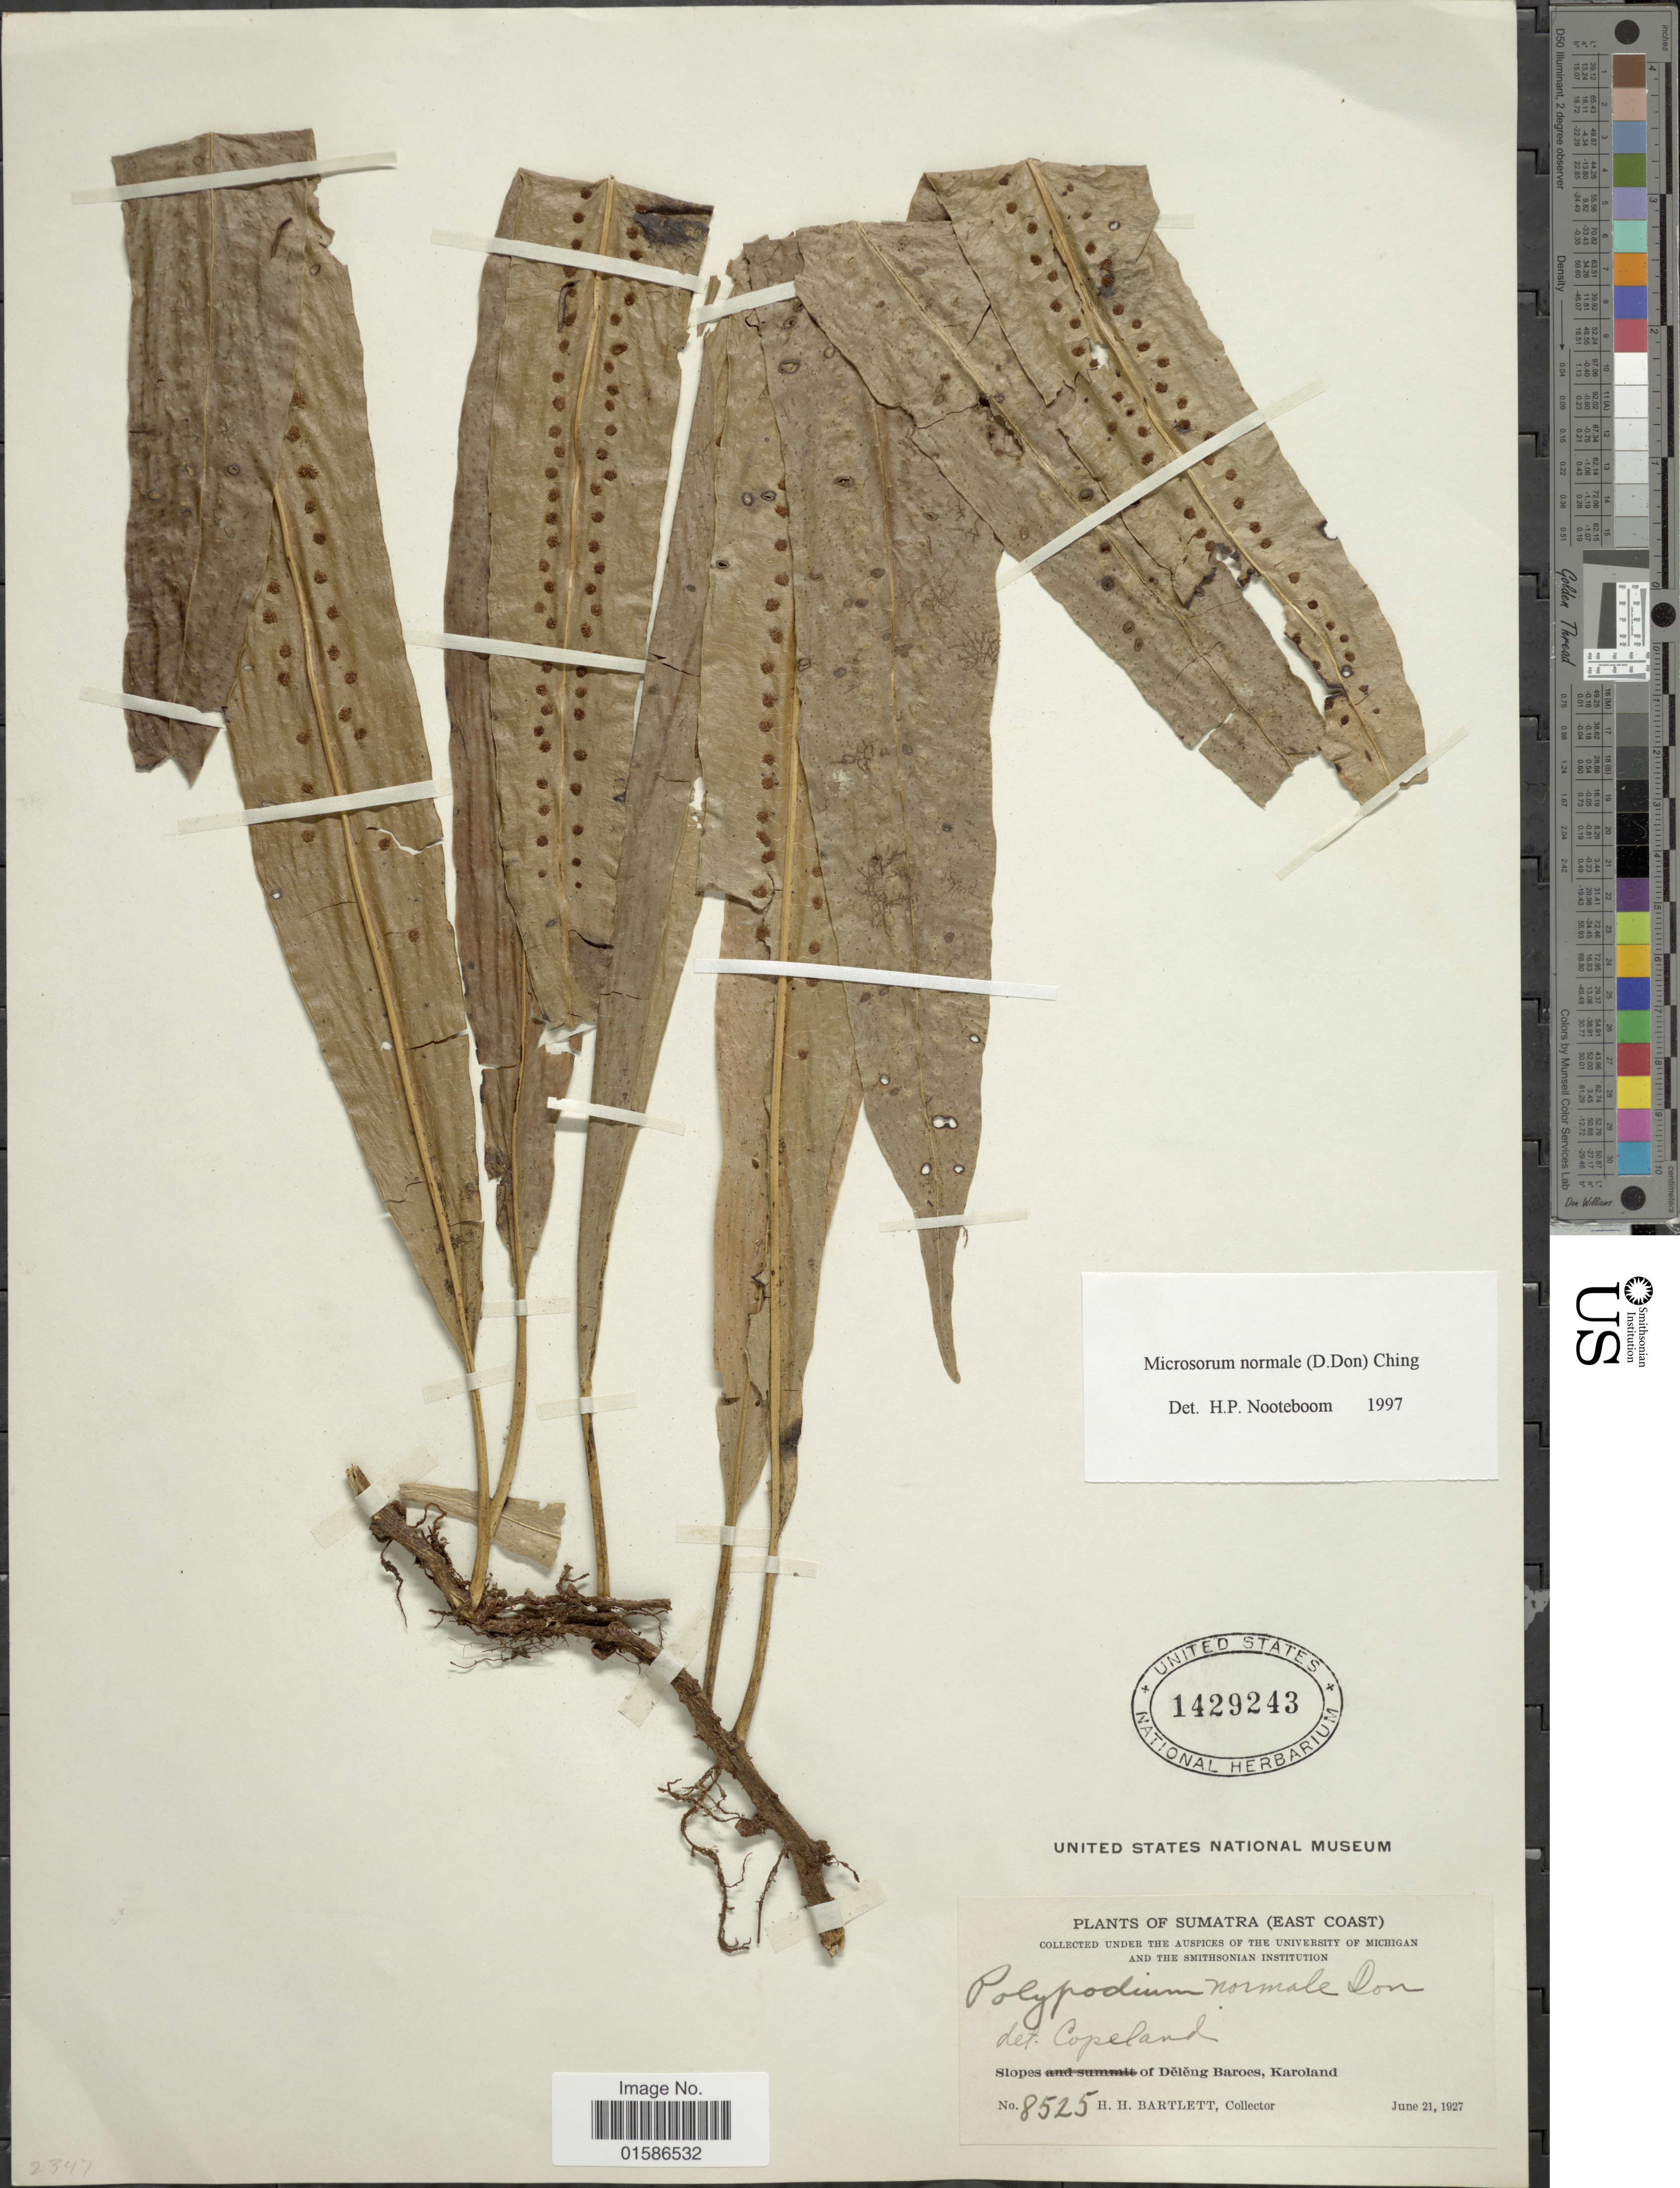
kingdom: Plantae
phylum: Tracheophyta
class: Polypodiopsida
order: Polypodiales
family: Polypodiaceae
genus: Microsorum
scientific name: Microsorum normale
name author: (D. Don) Ching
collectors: H. H. Bartlett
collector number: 8525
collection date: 1927-06-21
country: Indonesia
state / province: Sumatra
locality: (East Coast), Slopes of Dêlêng Baroes, Karoland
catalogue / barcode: US 1429243